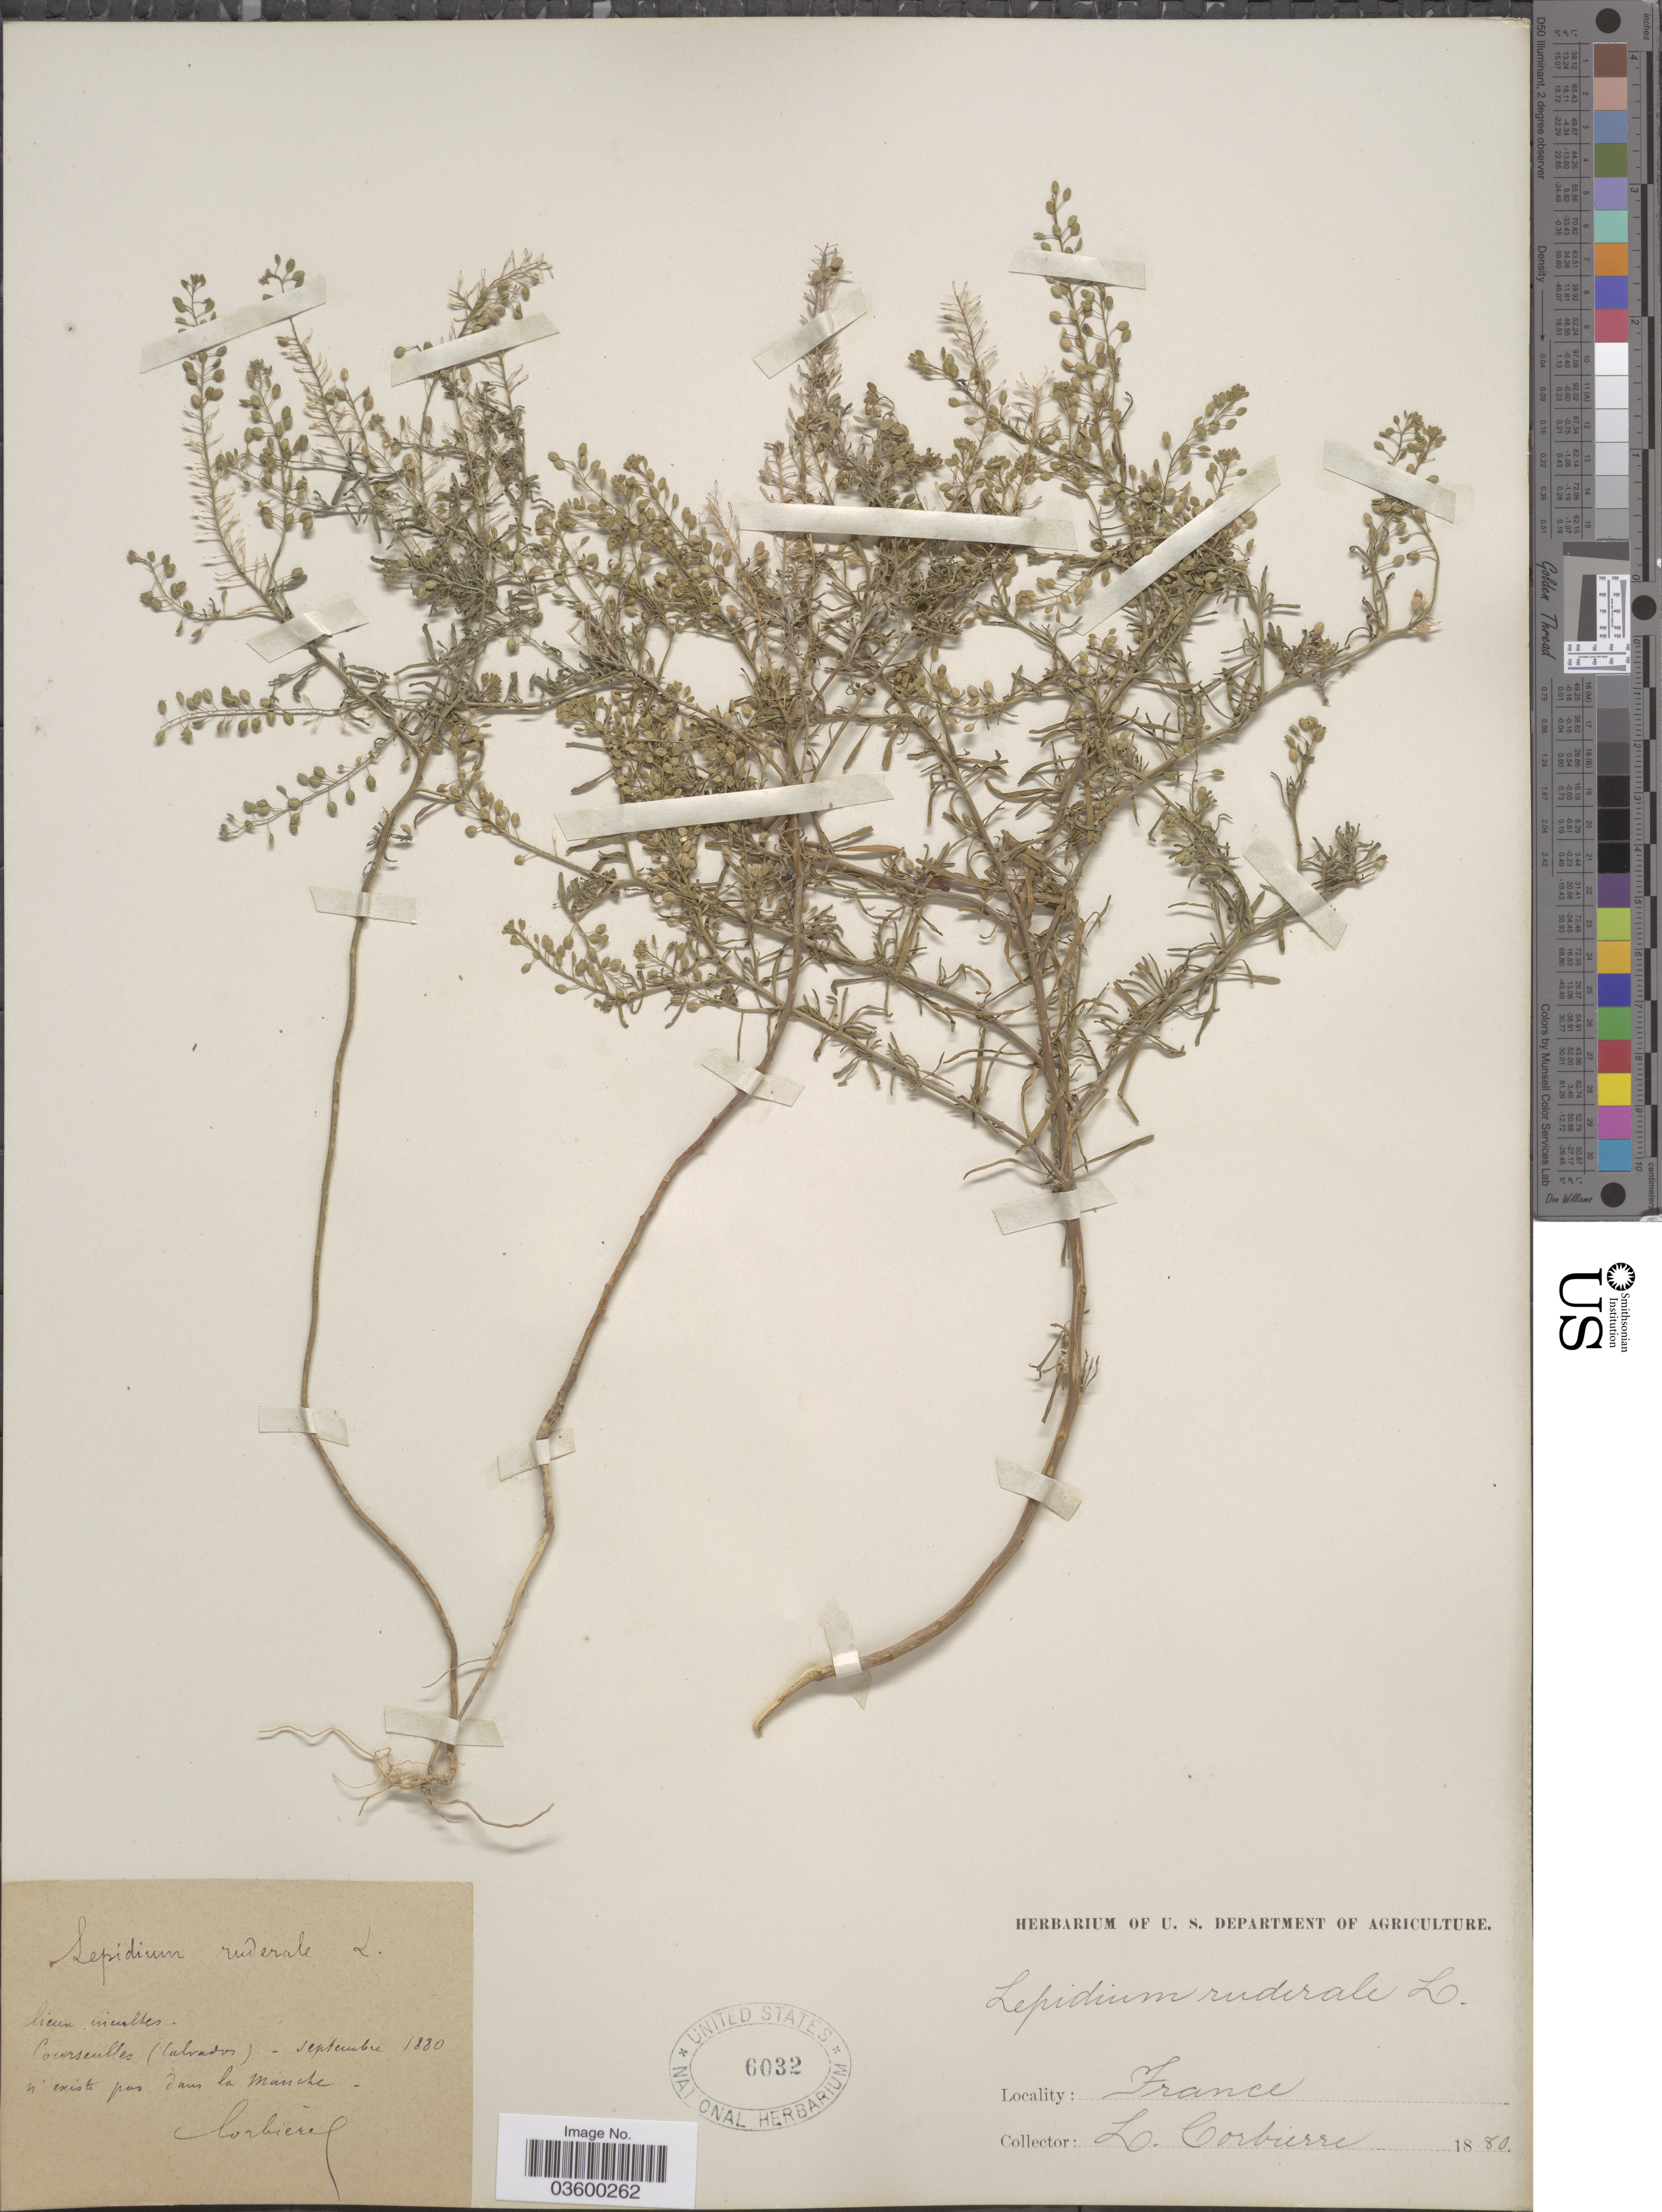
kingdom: Plantae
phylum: Tracheophyta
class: Magnoliopsida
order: Brassicales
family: Brassicaceae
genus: Lepidium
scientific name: Lepidium ruderale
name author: Burm. f.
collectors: L. Corbière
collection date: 1880-09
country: France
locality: Courseulles (Calvados). N'existe pas dans la Manche.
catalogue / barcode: US 6032